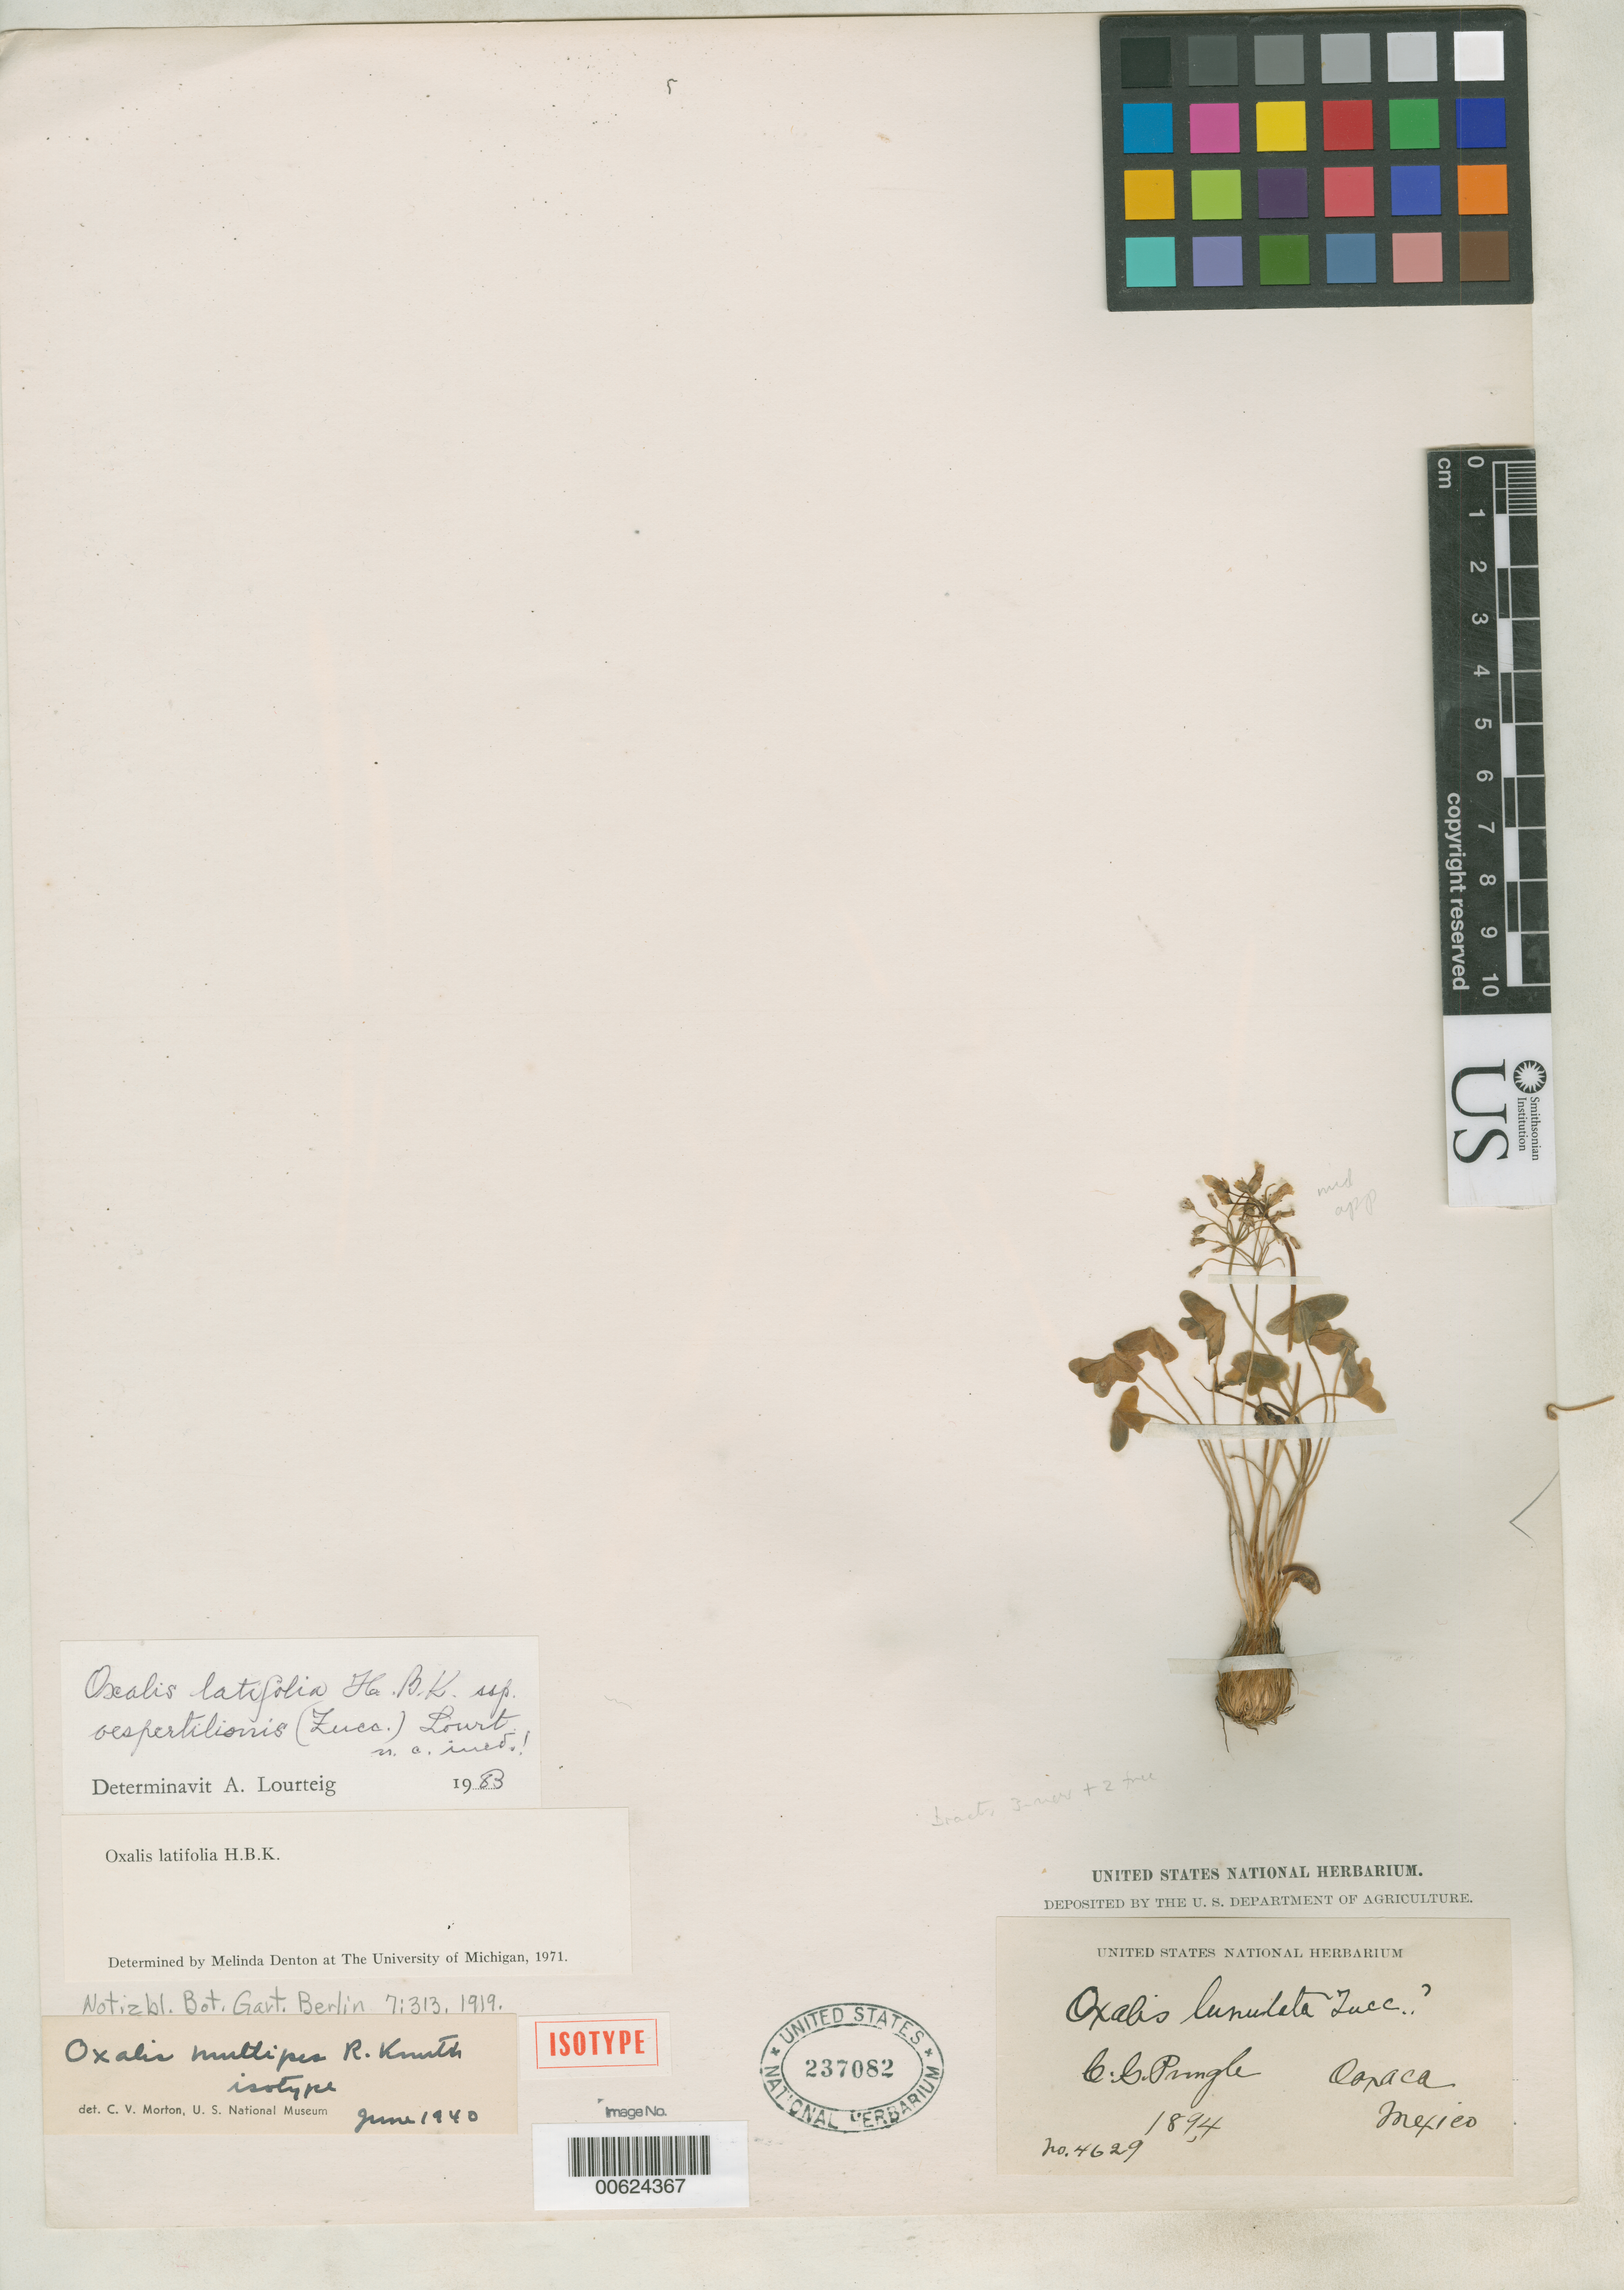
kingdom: Plantae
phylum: Tracheophyta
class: Magnoliopsida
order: Oxalidales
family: Oxalidaceae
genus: Oxalis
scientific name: Oxalis multipes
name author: R. Knuth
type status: Isotype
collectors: C. G. Pringle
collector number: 4629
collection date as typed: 1894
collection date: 1894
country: Mexico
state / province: Oaxaca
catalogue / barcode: US 237082